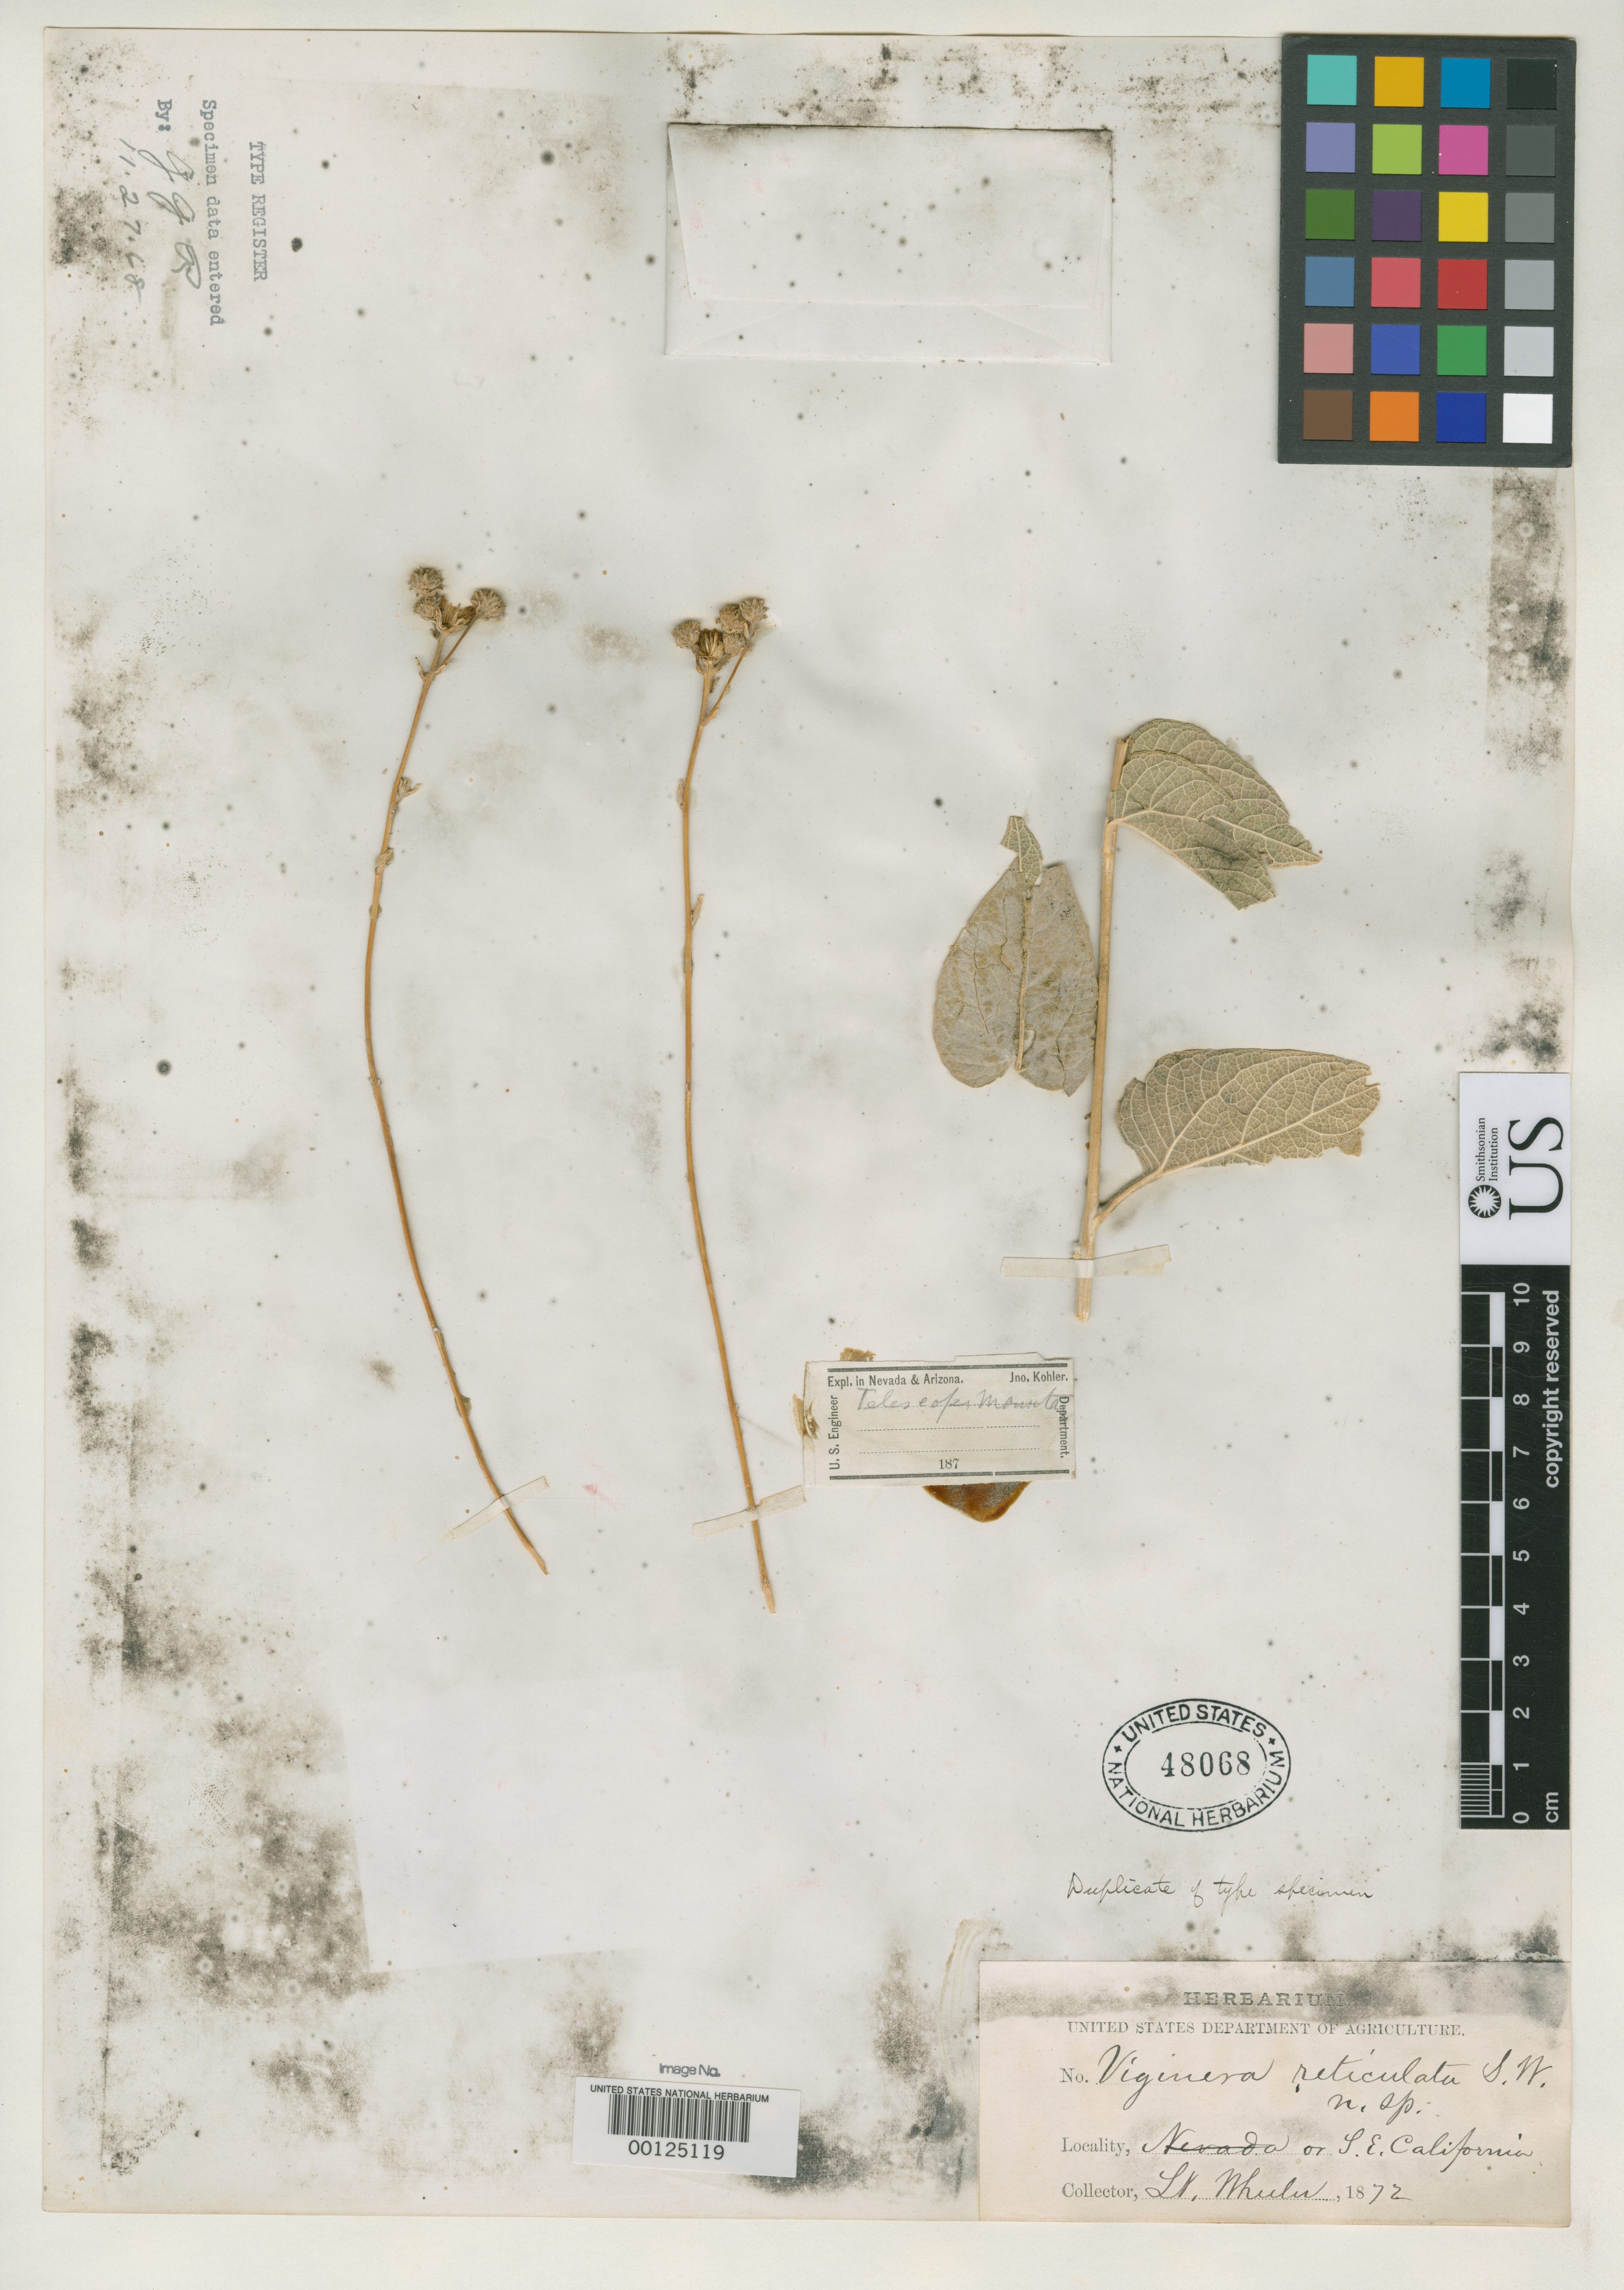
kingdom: Plantae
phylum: Tracheophyta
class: Magnoliopsida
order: Asterales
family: Asteraceae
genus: Viguiera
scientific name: Viguiera reticulata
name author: S. Watson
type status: Type Collection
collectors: G. Wheeler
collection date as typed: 1872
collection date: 1872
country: United States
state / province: California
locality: Telescope Mt.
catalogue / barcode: US 48068